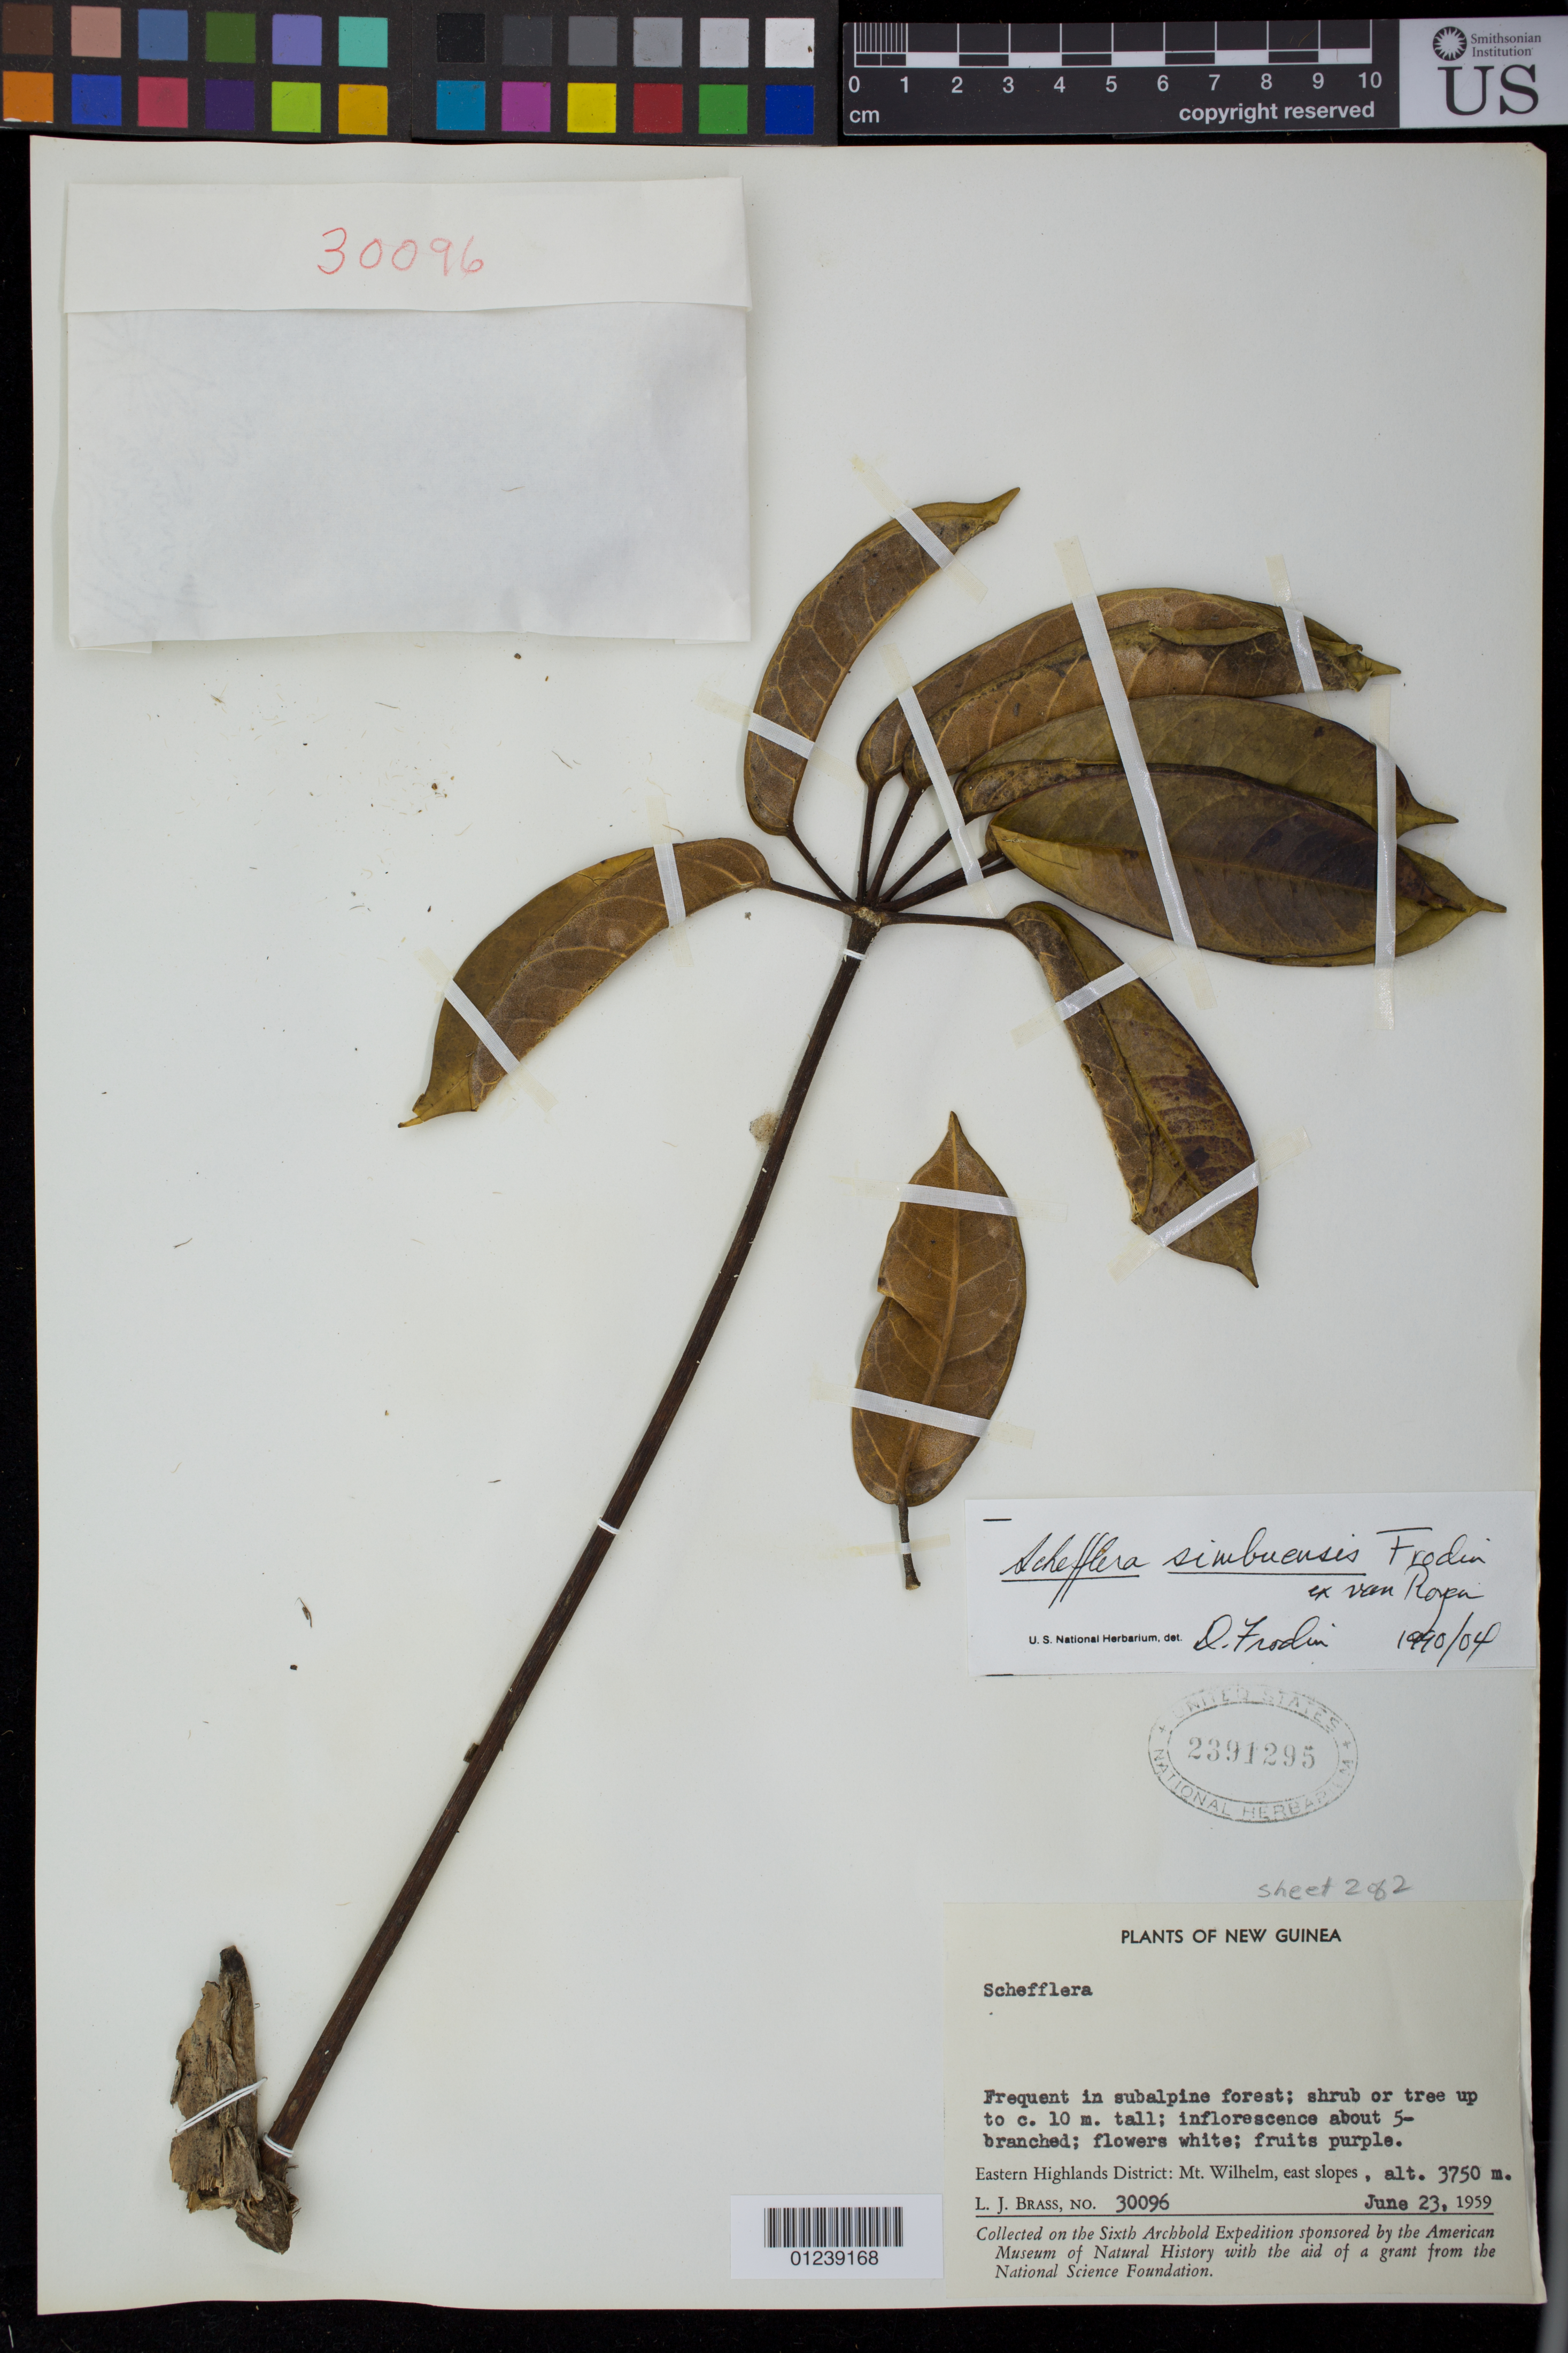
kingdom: Plantae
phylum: Tracheophyta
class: Magnoliopsida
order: Apiales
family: Araliaceae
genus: Heptapleurum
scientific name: Heptapleurum simbuense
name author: (Frodin) G. M. Plunkett & Lowry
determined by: Wagner, W. L., (BOT), Smithsonian Institution - National Museum of Natural History (UNITED STATES)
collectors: L. J. Brass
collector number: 30096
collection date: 1959-06-23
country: Papua New Guinea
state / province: Eastern Highlands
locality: Mt. Wilhelm, east slopes.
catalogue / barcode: US 2391295